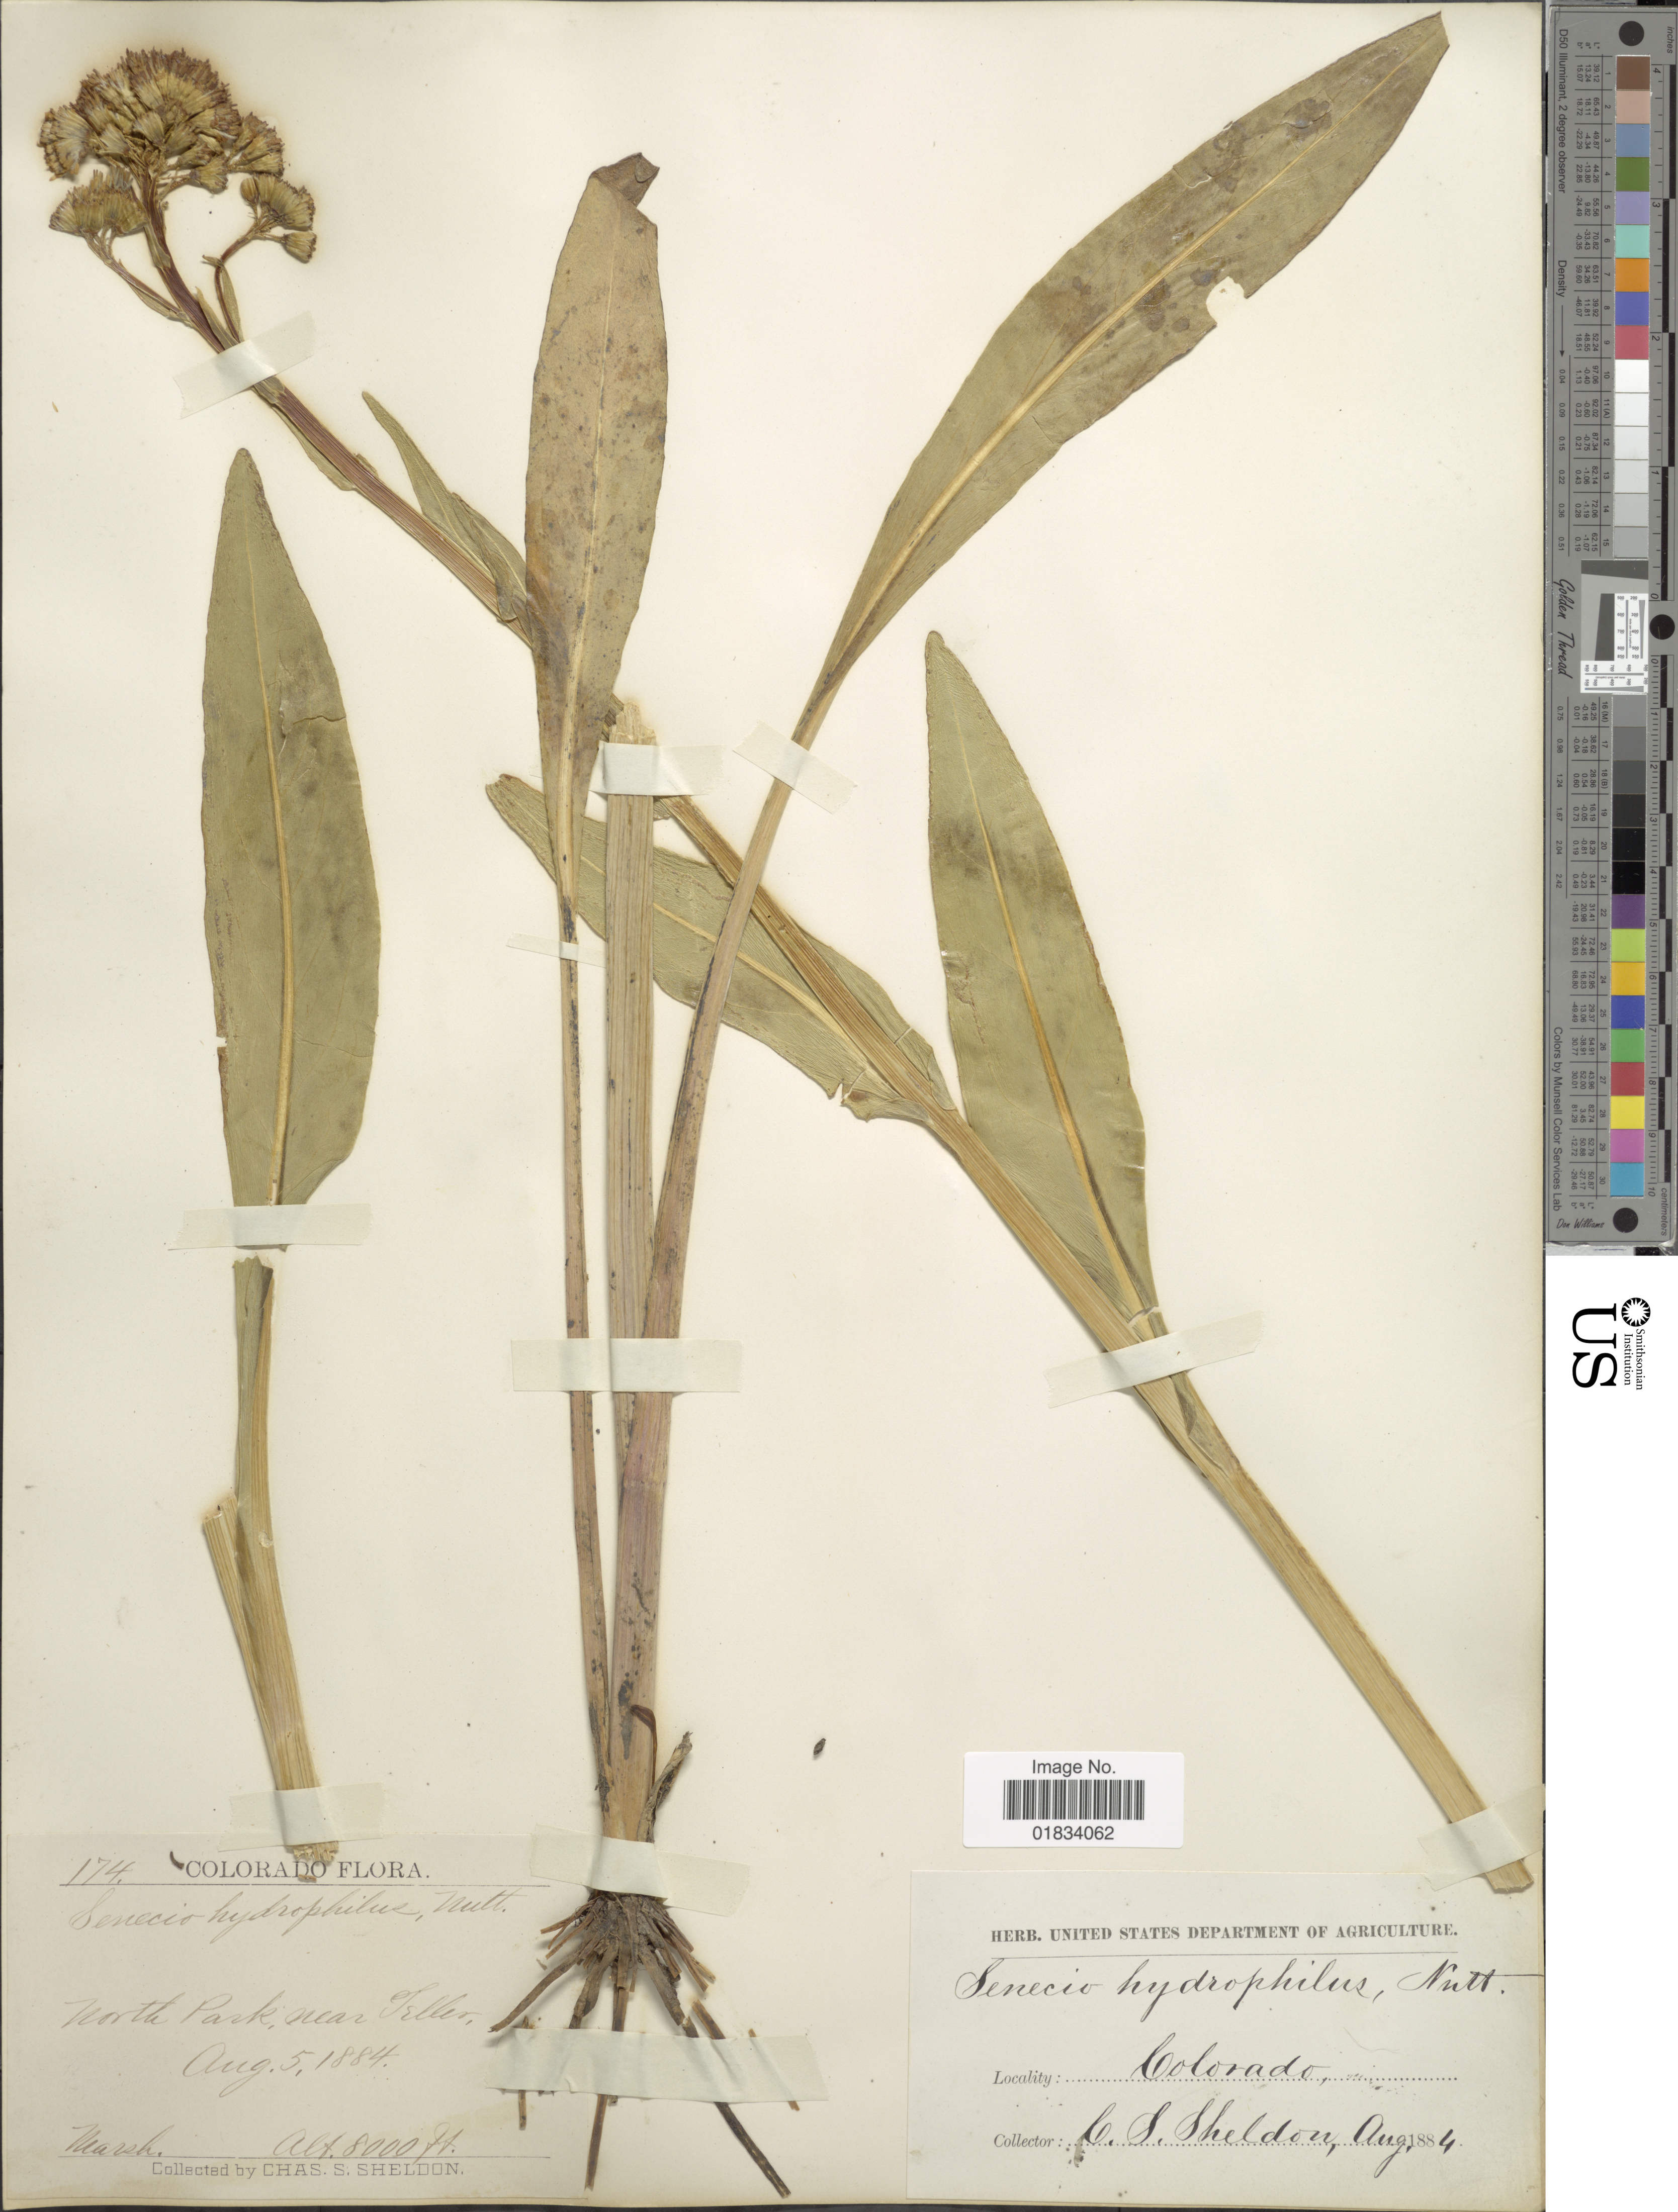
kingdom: Plantae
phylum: Tracheophyta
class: Magnoliopsida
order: Asterales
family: Asteraceae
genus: Senecio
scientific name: Senecio hydrophilus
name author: Nutt.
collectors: C. S. Sheldon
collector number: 174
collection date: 1884-08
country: United States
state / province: Colorado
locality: North Park near Teller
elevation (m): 2438